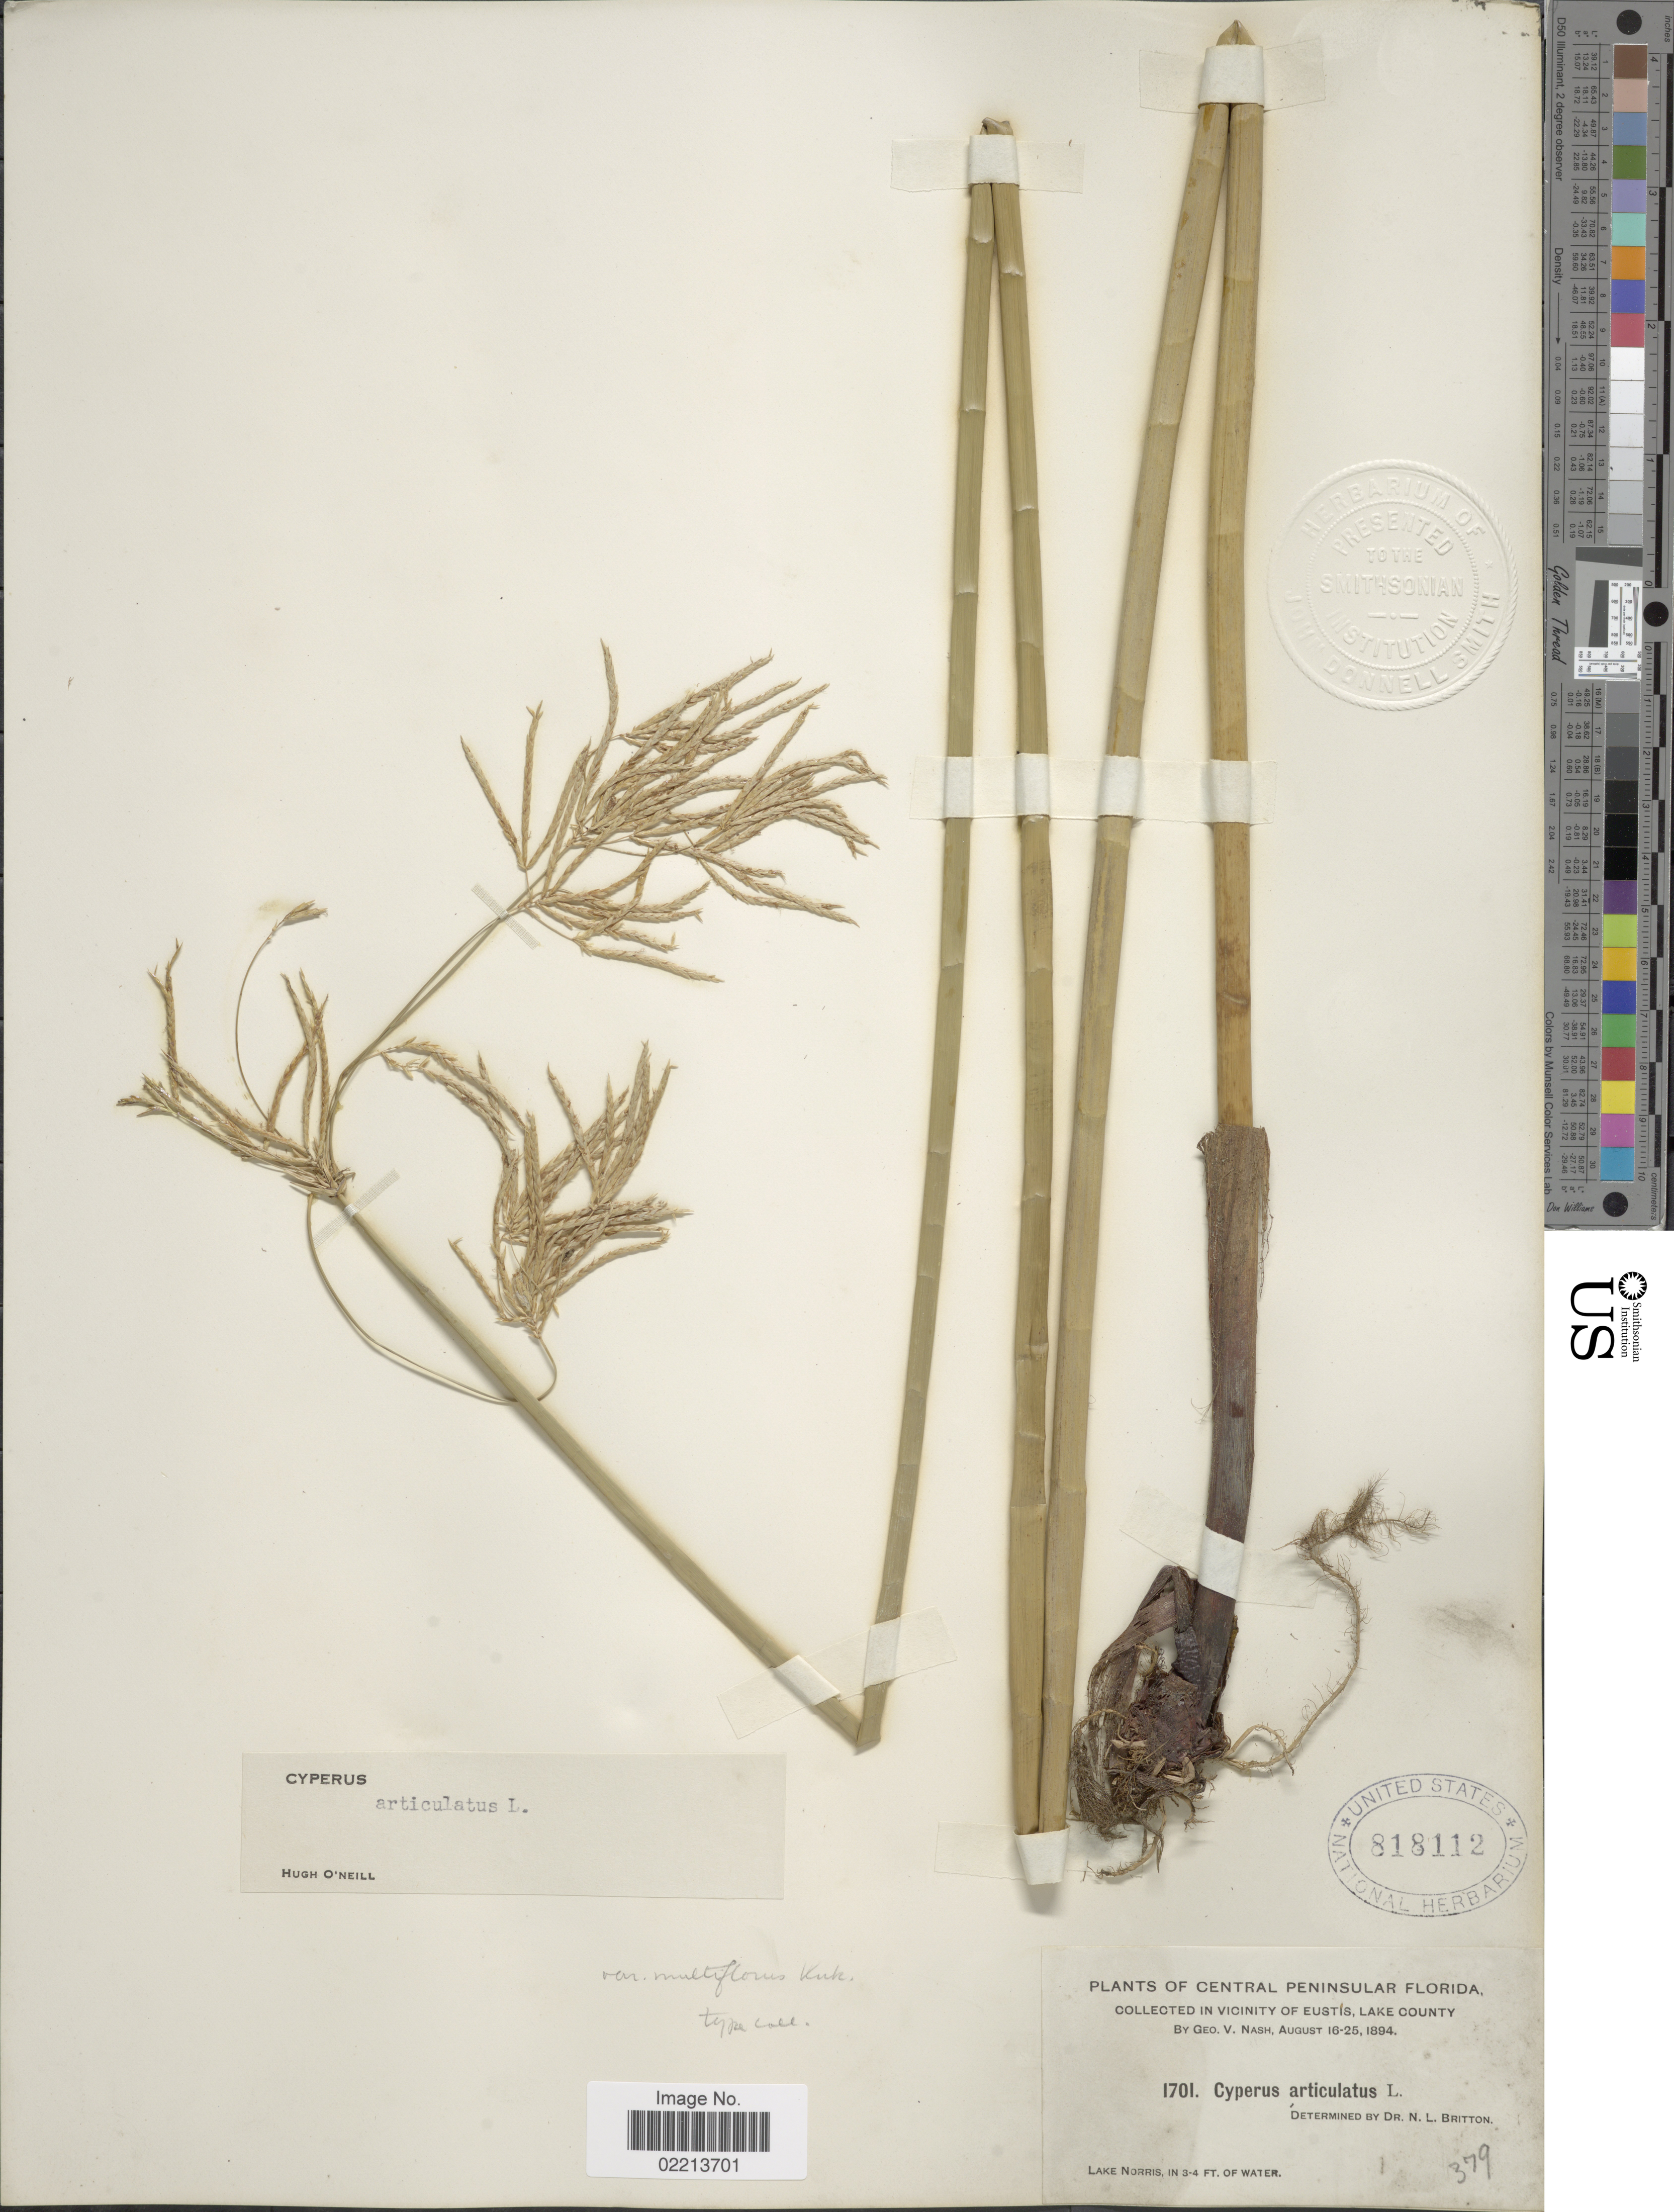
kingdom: Plantae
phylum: Tracheophyta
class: Liliopsida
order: Poales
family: Cyperaceae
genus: Cyperus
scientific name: Cyperus articulatus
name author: L.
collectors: G. V. Nash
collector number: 1701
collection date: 1894-08-16/1894-08-25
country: United States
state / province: Florida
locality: Central Peninsular, in vicinity of Eustis, Lake County, Lake Norris, in 3-4 ft. of water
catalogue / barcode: US 818112